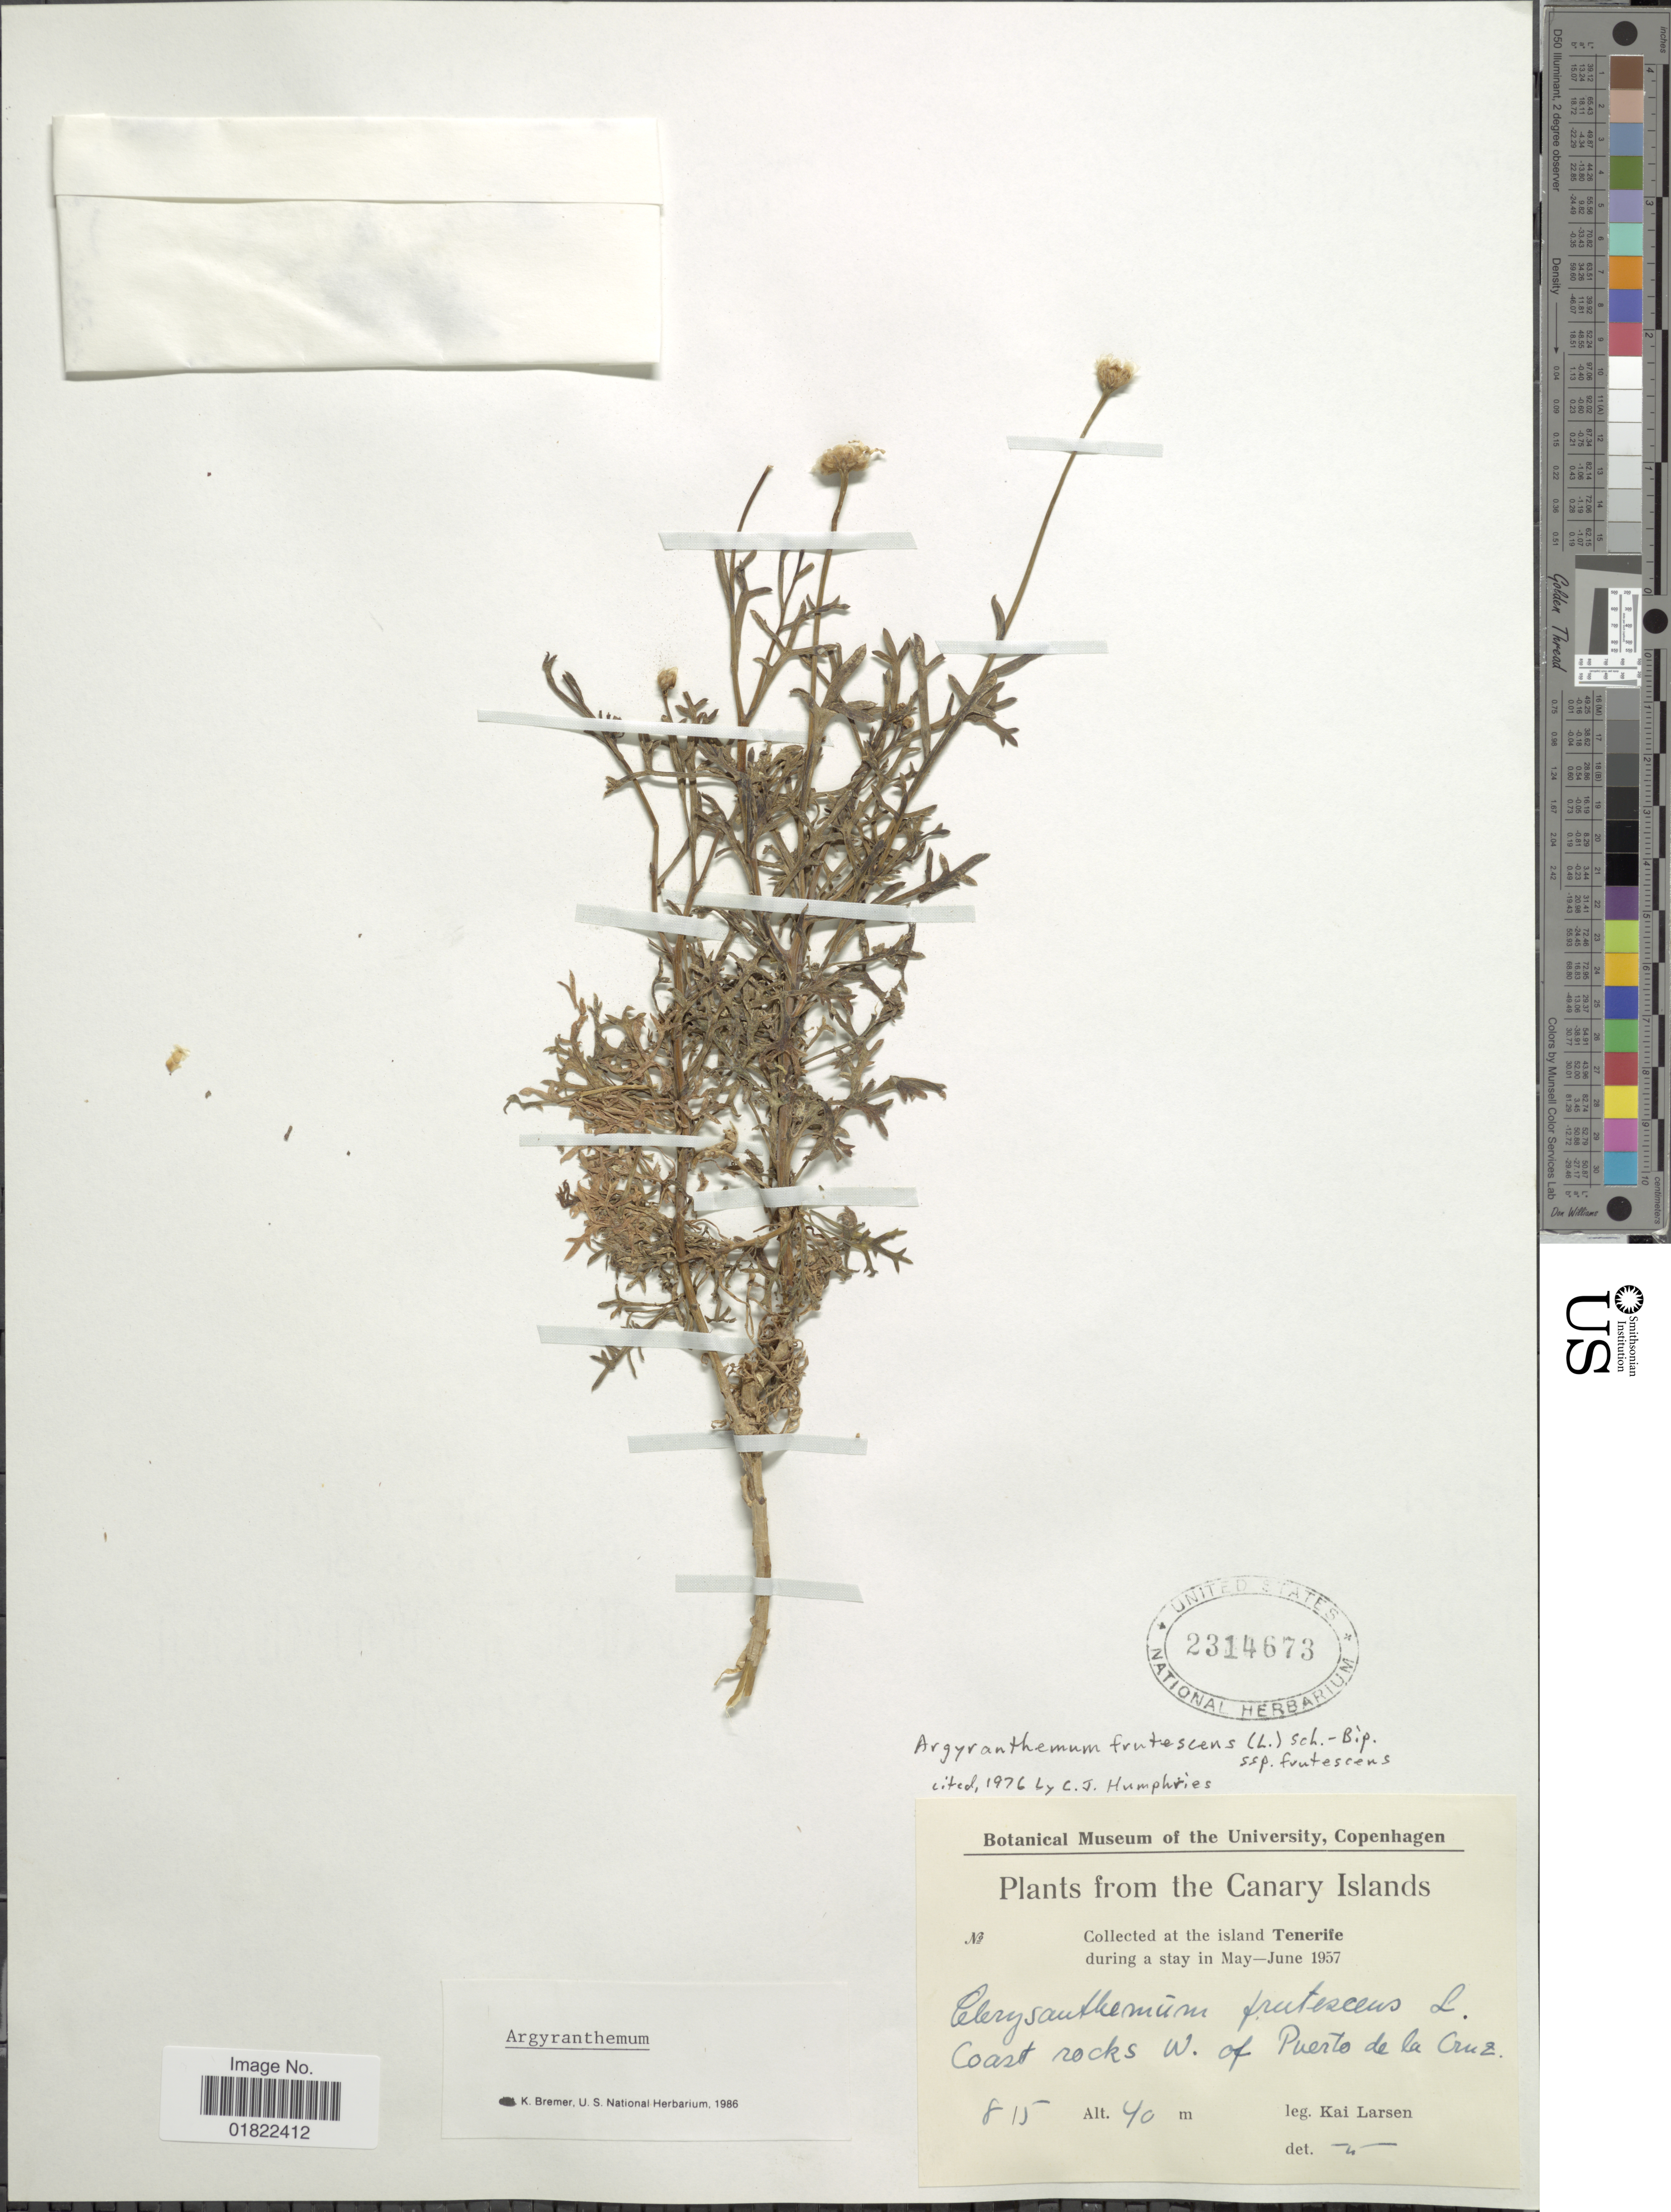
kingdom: Plantae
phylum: Tracheophyta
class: Magnoliopsida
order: Asterales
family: Asteraceae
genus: Argyranthemum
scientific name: Argyranthemum frutescens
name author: L.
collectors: K. Larsen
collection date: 1957-05-08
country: Spain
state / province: Canarias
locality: The Canary Islands, at the island Tenerife, Coast rocks W. of Puerto de la Cruz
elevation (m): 40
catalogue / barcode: US 2314673